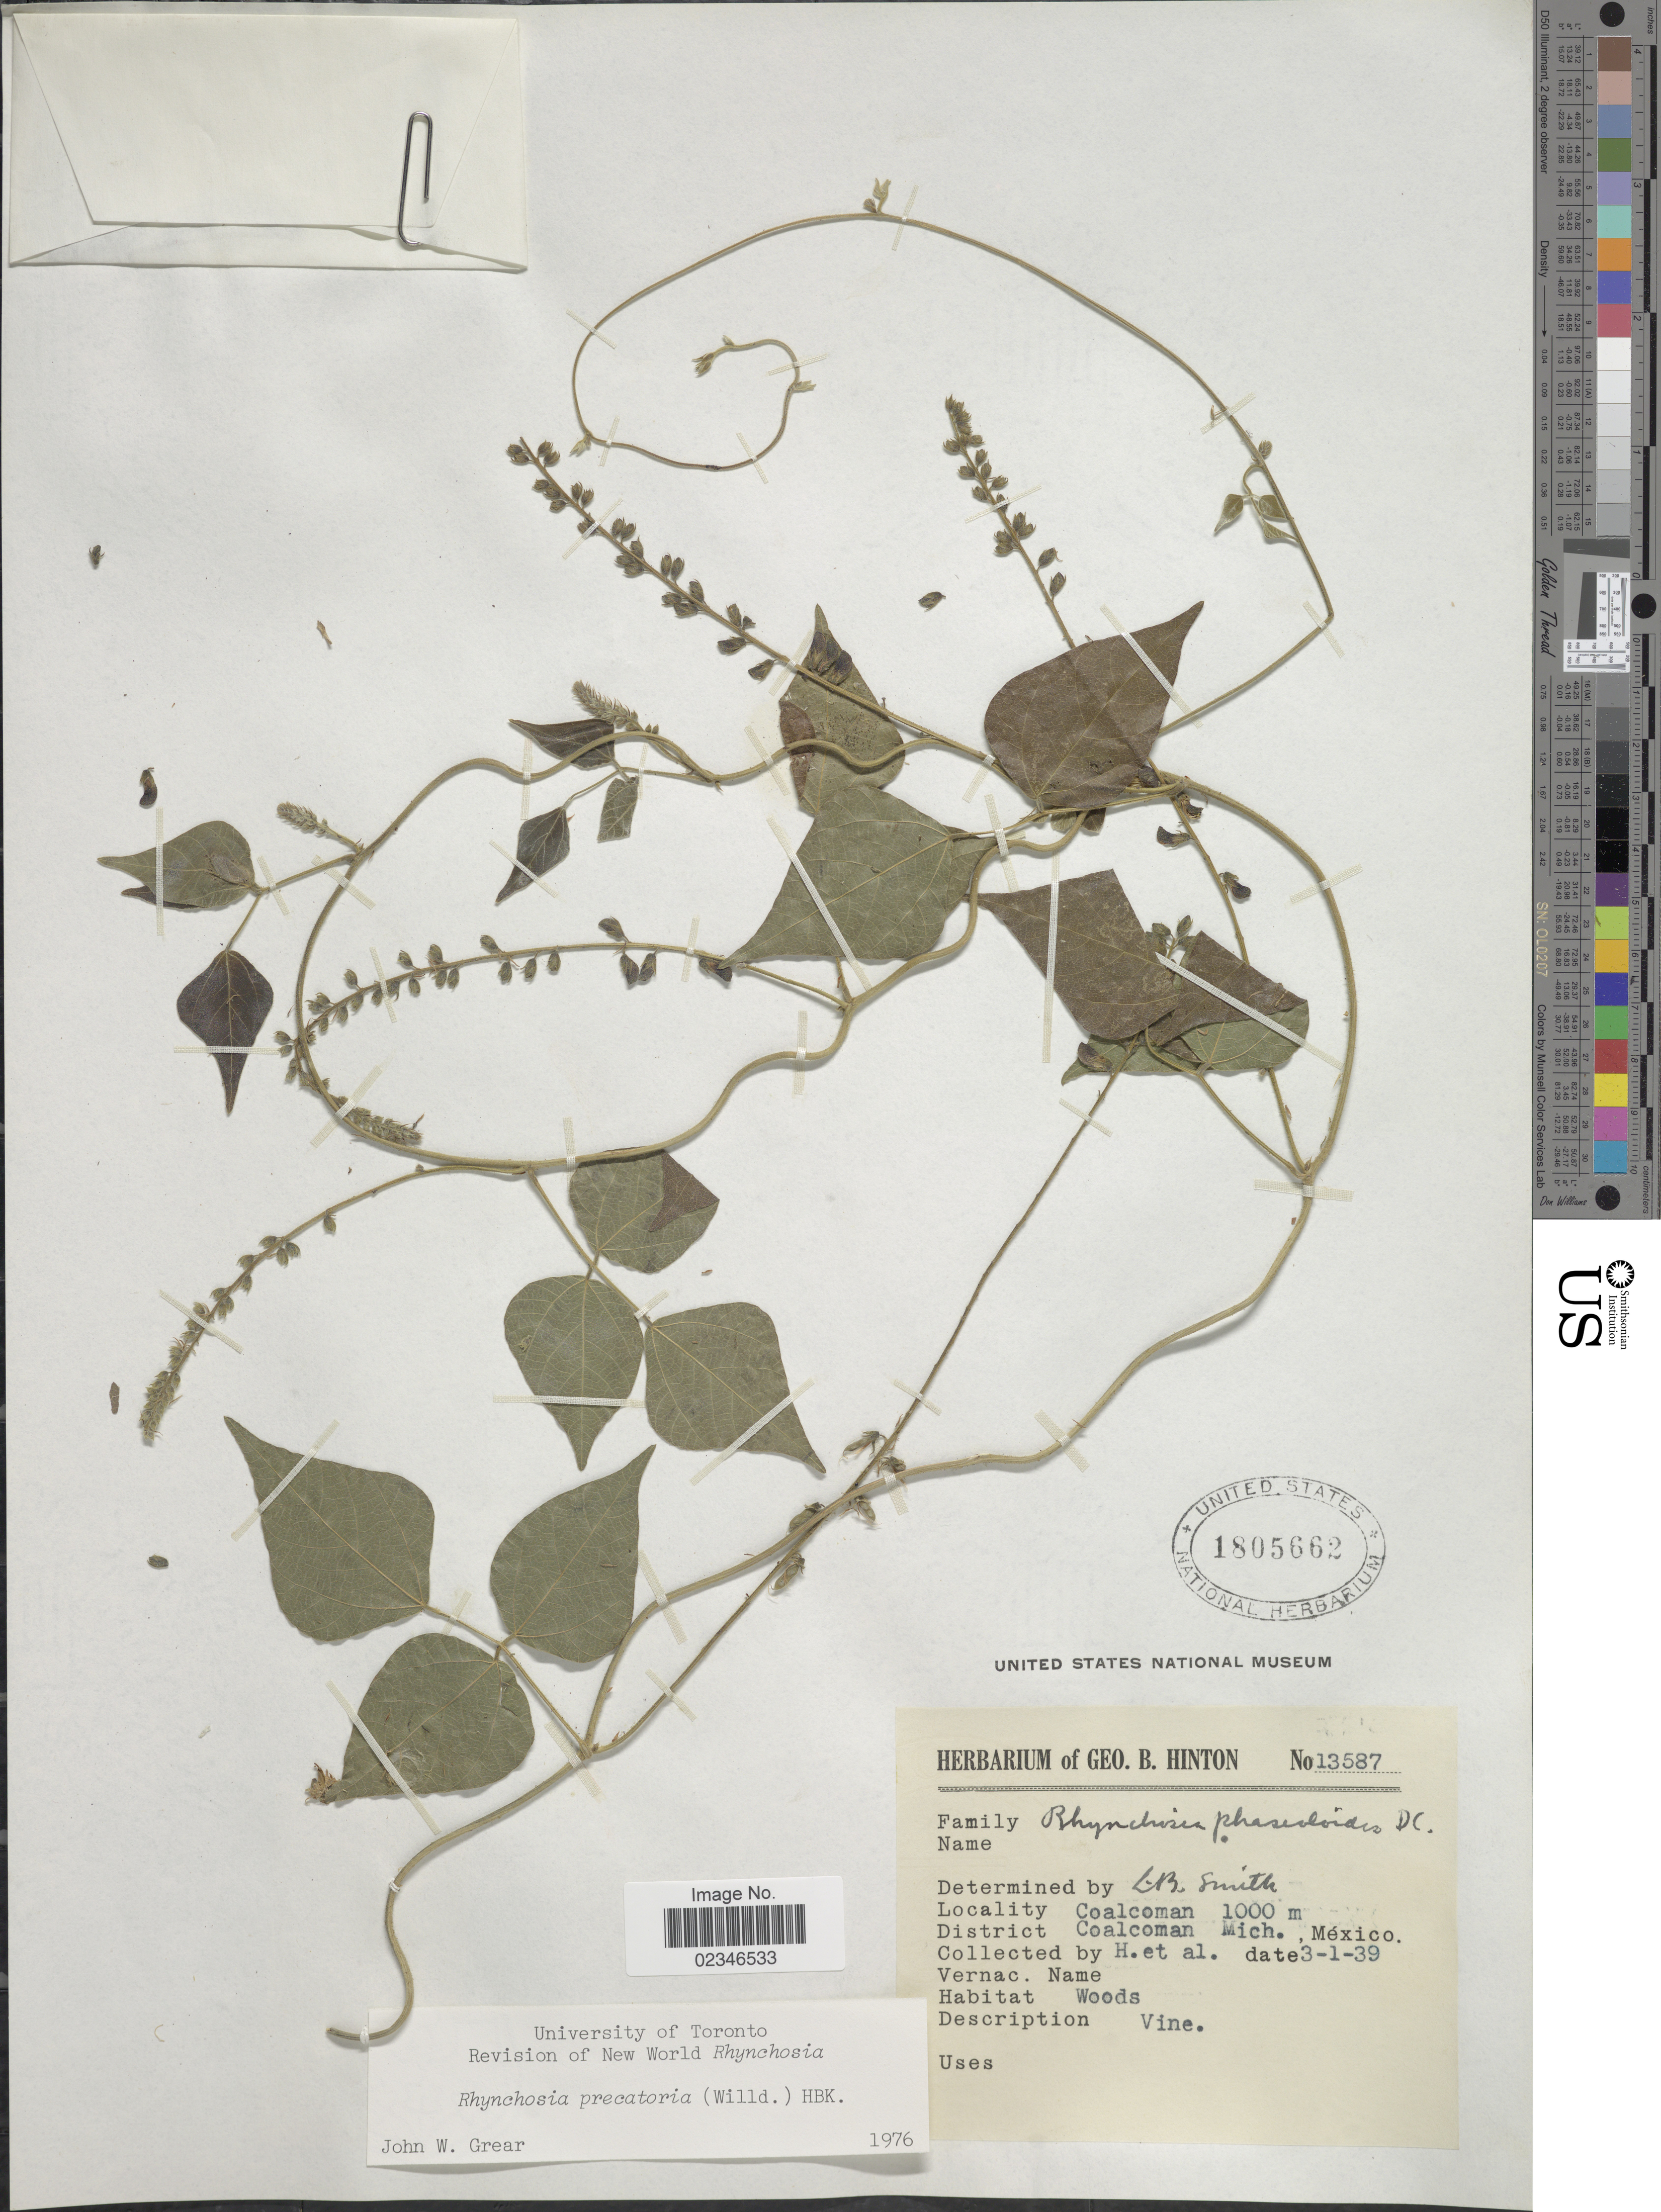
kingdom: Plantae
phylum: Tracheophyta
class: Magnoliopsida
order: Fabales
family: Fabaceae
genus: Rhynchosia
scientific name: Rhynchosia precatoria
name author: (Willd.) DC.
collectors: G. B. Hinton & et al.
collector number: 13587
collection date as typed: Transcribed d/m/y: 1/3/39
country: Mexico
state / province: Michoacán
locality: Coalcoman, District Coalcoman Mich., Mexico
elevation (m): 1000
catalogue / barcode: US 1805662